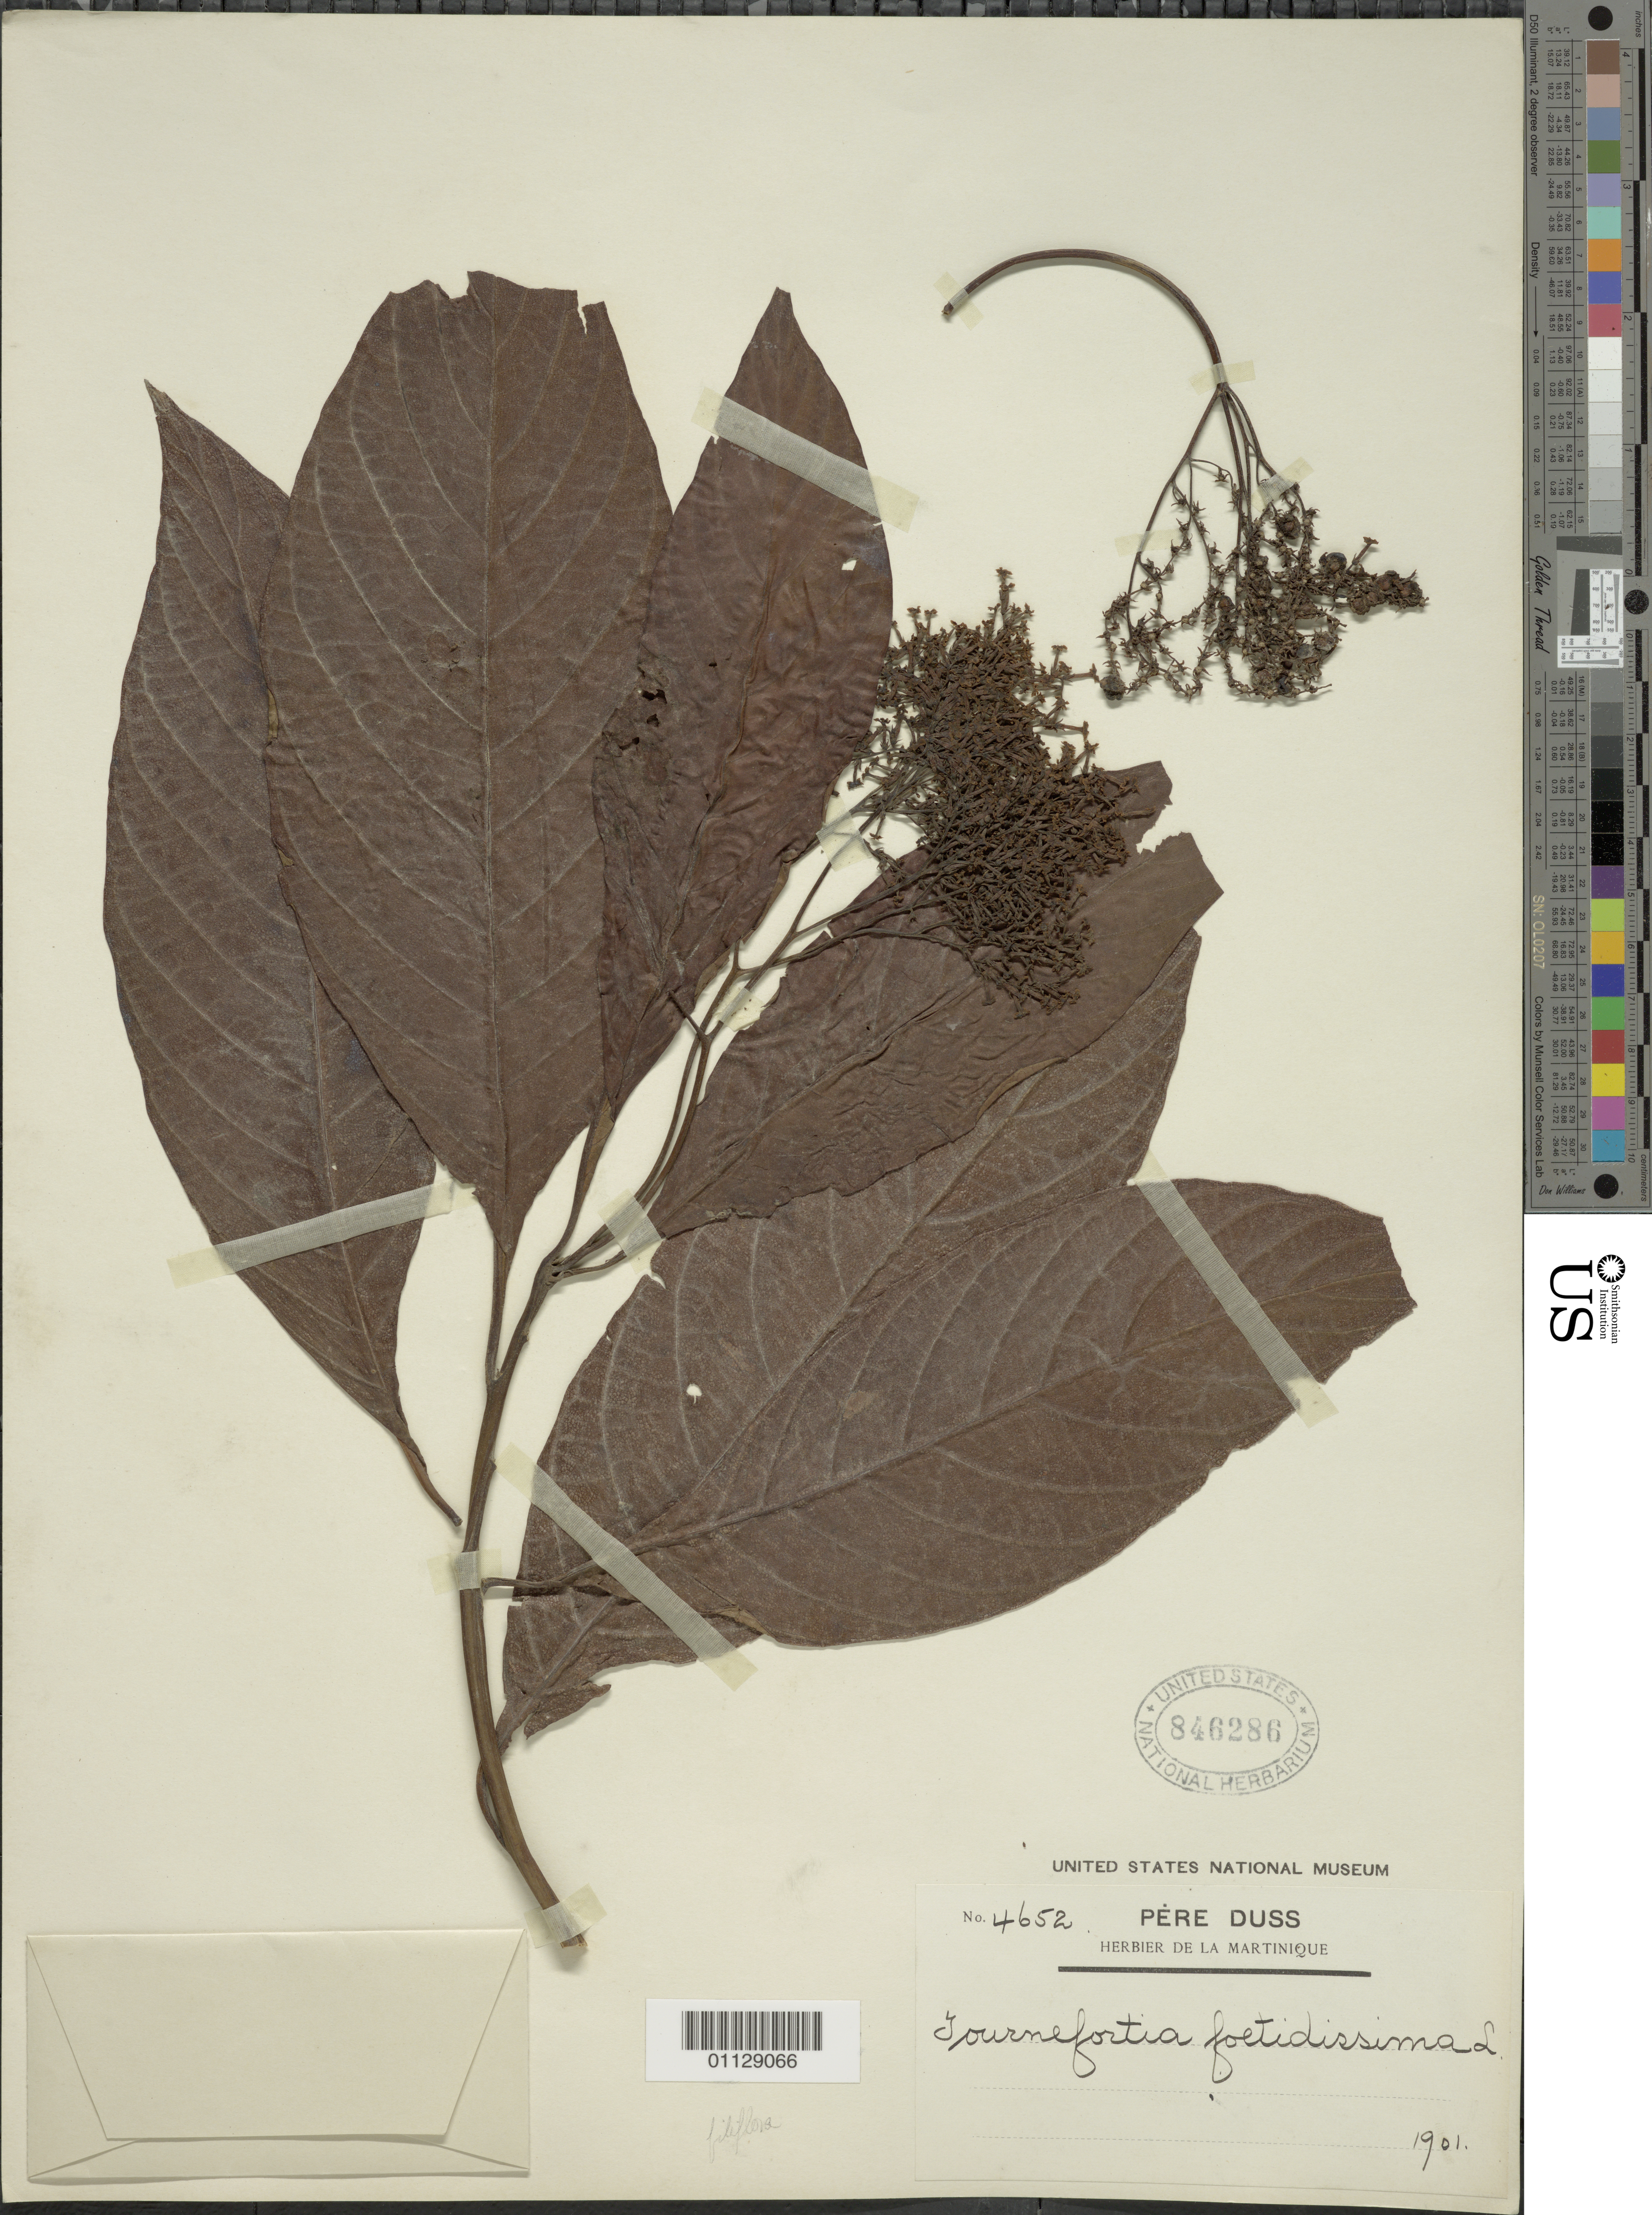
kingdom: Plantae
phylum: Tracheophyta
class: Magnoliopsida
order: Boraginales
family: Heliotropiaceae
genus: Tournefortia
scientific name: Tournefortia hirsutissima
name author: L.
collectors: Père Duss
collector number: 4652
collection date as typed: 1901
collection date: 1901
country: Martinique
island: Martinique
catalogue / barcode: US 846286